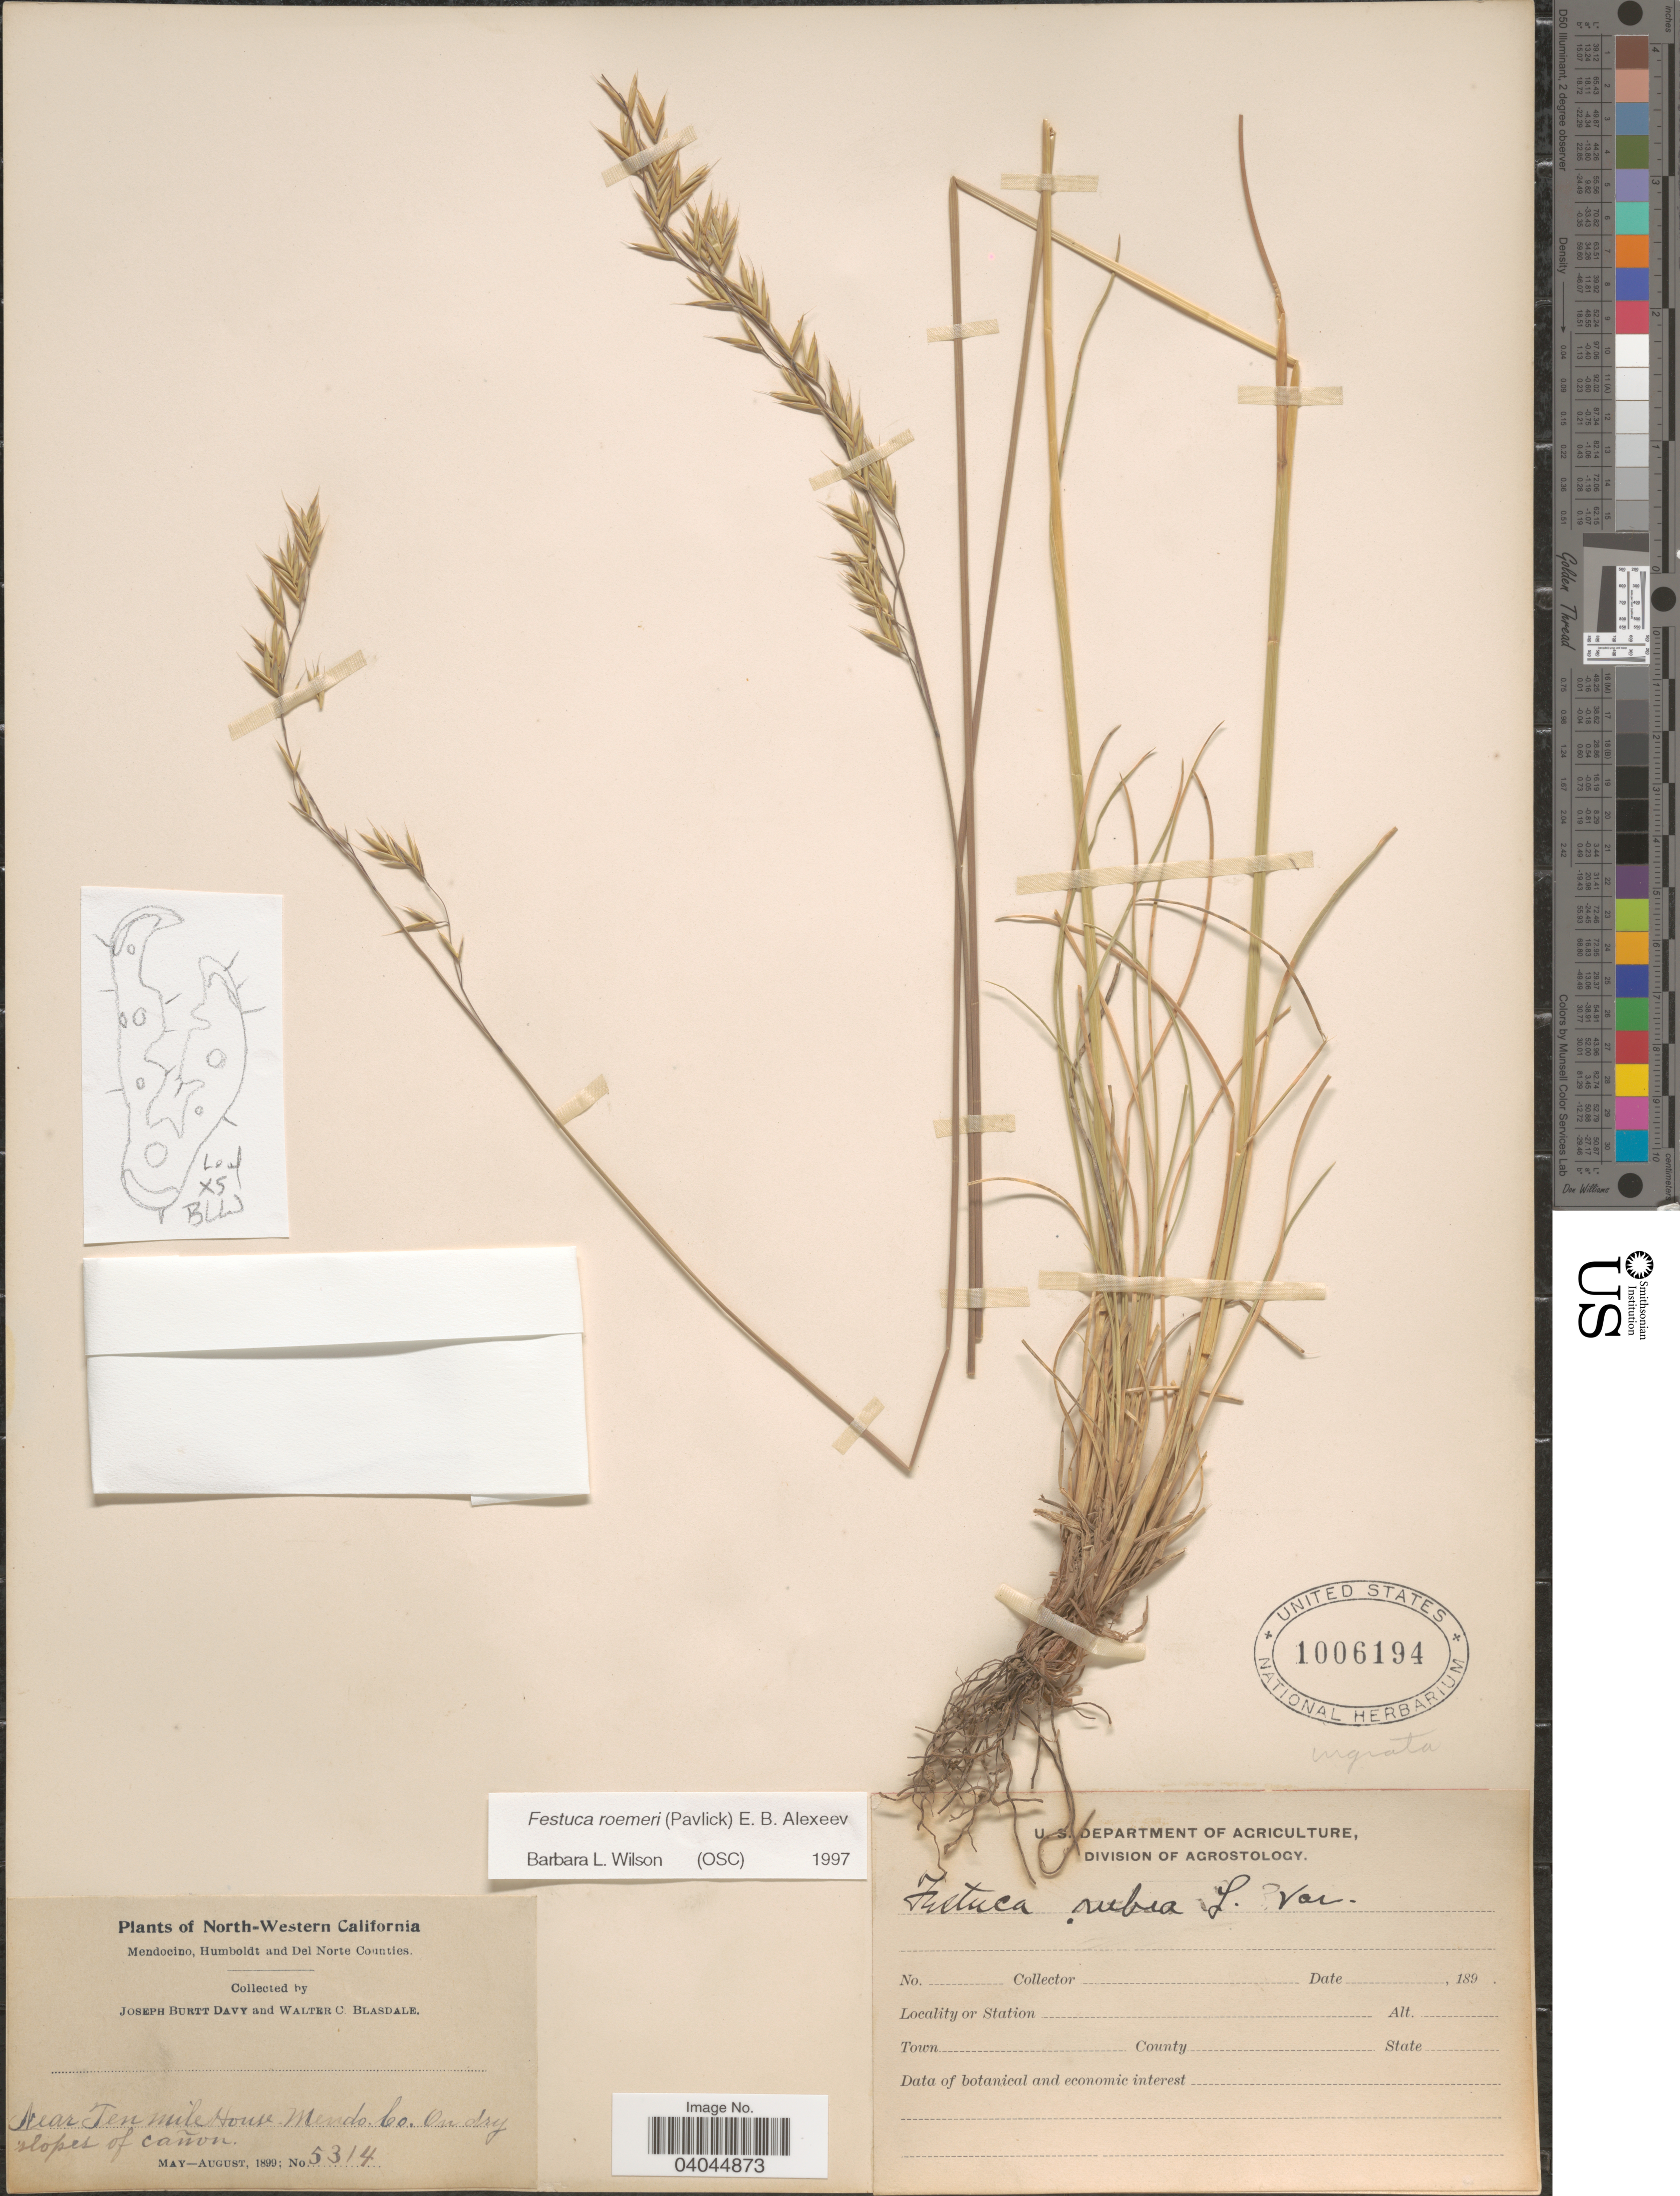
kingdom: Plantae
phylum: Tracheophyta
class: Liliopsida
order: Poales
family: Poaceae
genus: Festuca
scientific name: Festuca roemeri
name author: (Pavlick) E.B. Alexeev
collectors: J. Burtt Davy & W. Blasdale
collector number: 5314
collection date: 1899-05/1899-08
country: United States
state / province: California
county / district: Mendocino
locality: North-Western California. Near Ten Mile House, Mendocino Co. On dry slopes of cañon.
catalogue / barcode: US 1006194